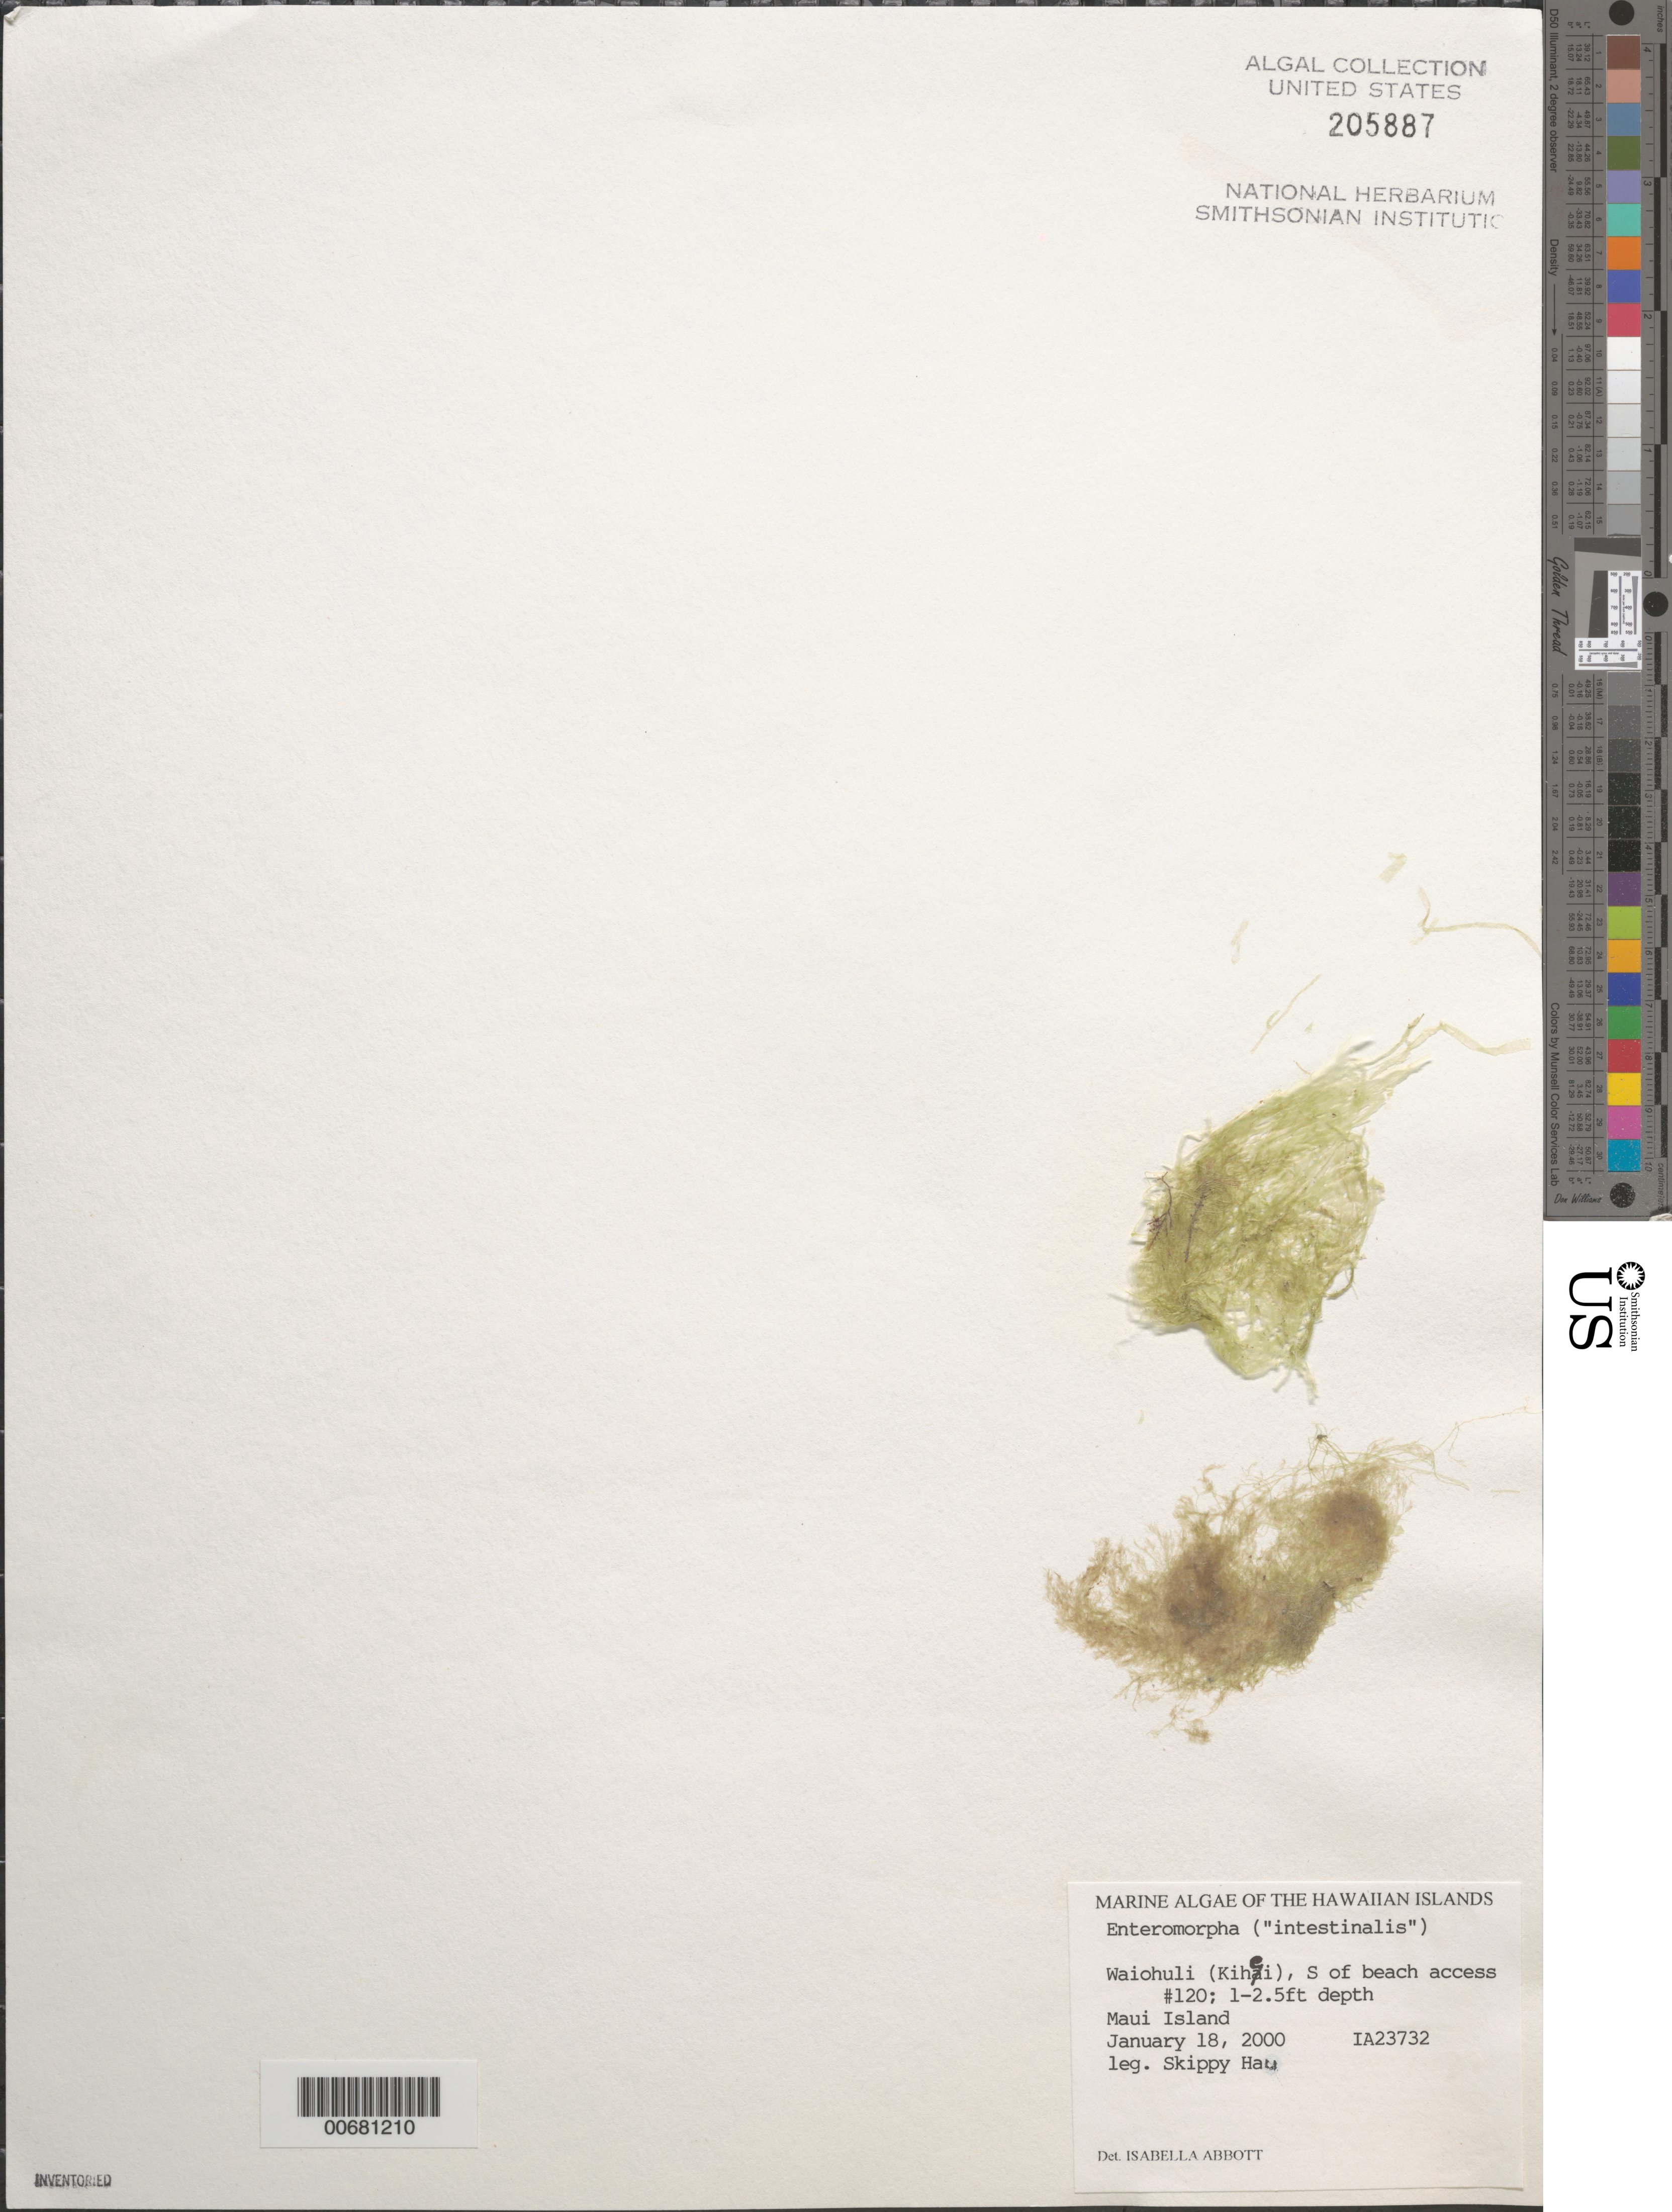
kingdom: Plantae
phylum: Chlorophyta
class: Ulvophyceae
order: Ulvales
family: Ulvaceae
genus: Ulva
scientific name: Ulva intestinalis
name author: L.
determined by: Algae name updating Project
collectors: S. Hau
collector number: IAA 23732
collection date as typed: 18 Jan 2000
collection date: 2000-01-18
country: United States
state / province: Hawaii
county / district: Maui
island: Maui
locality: Waiohuli, Kihei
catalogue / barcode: US 205887